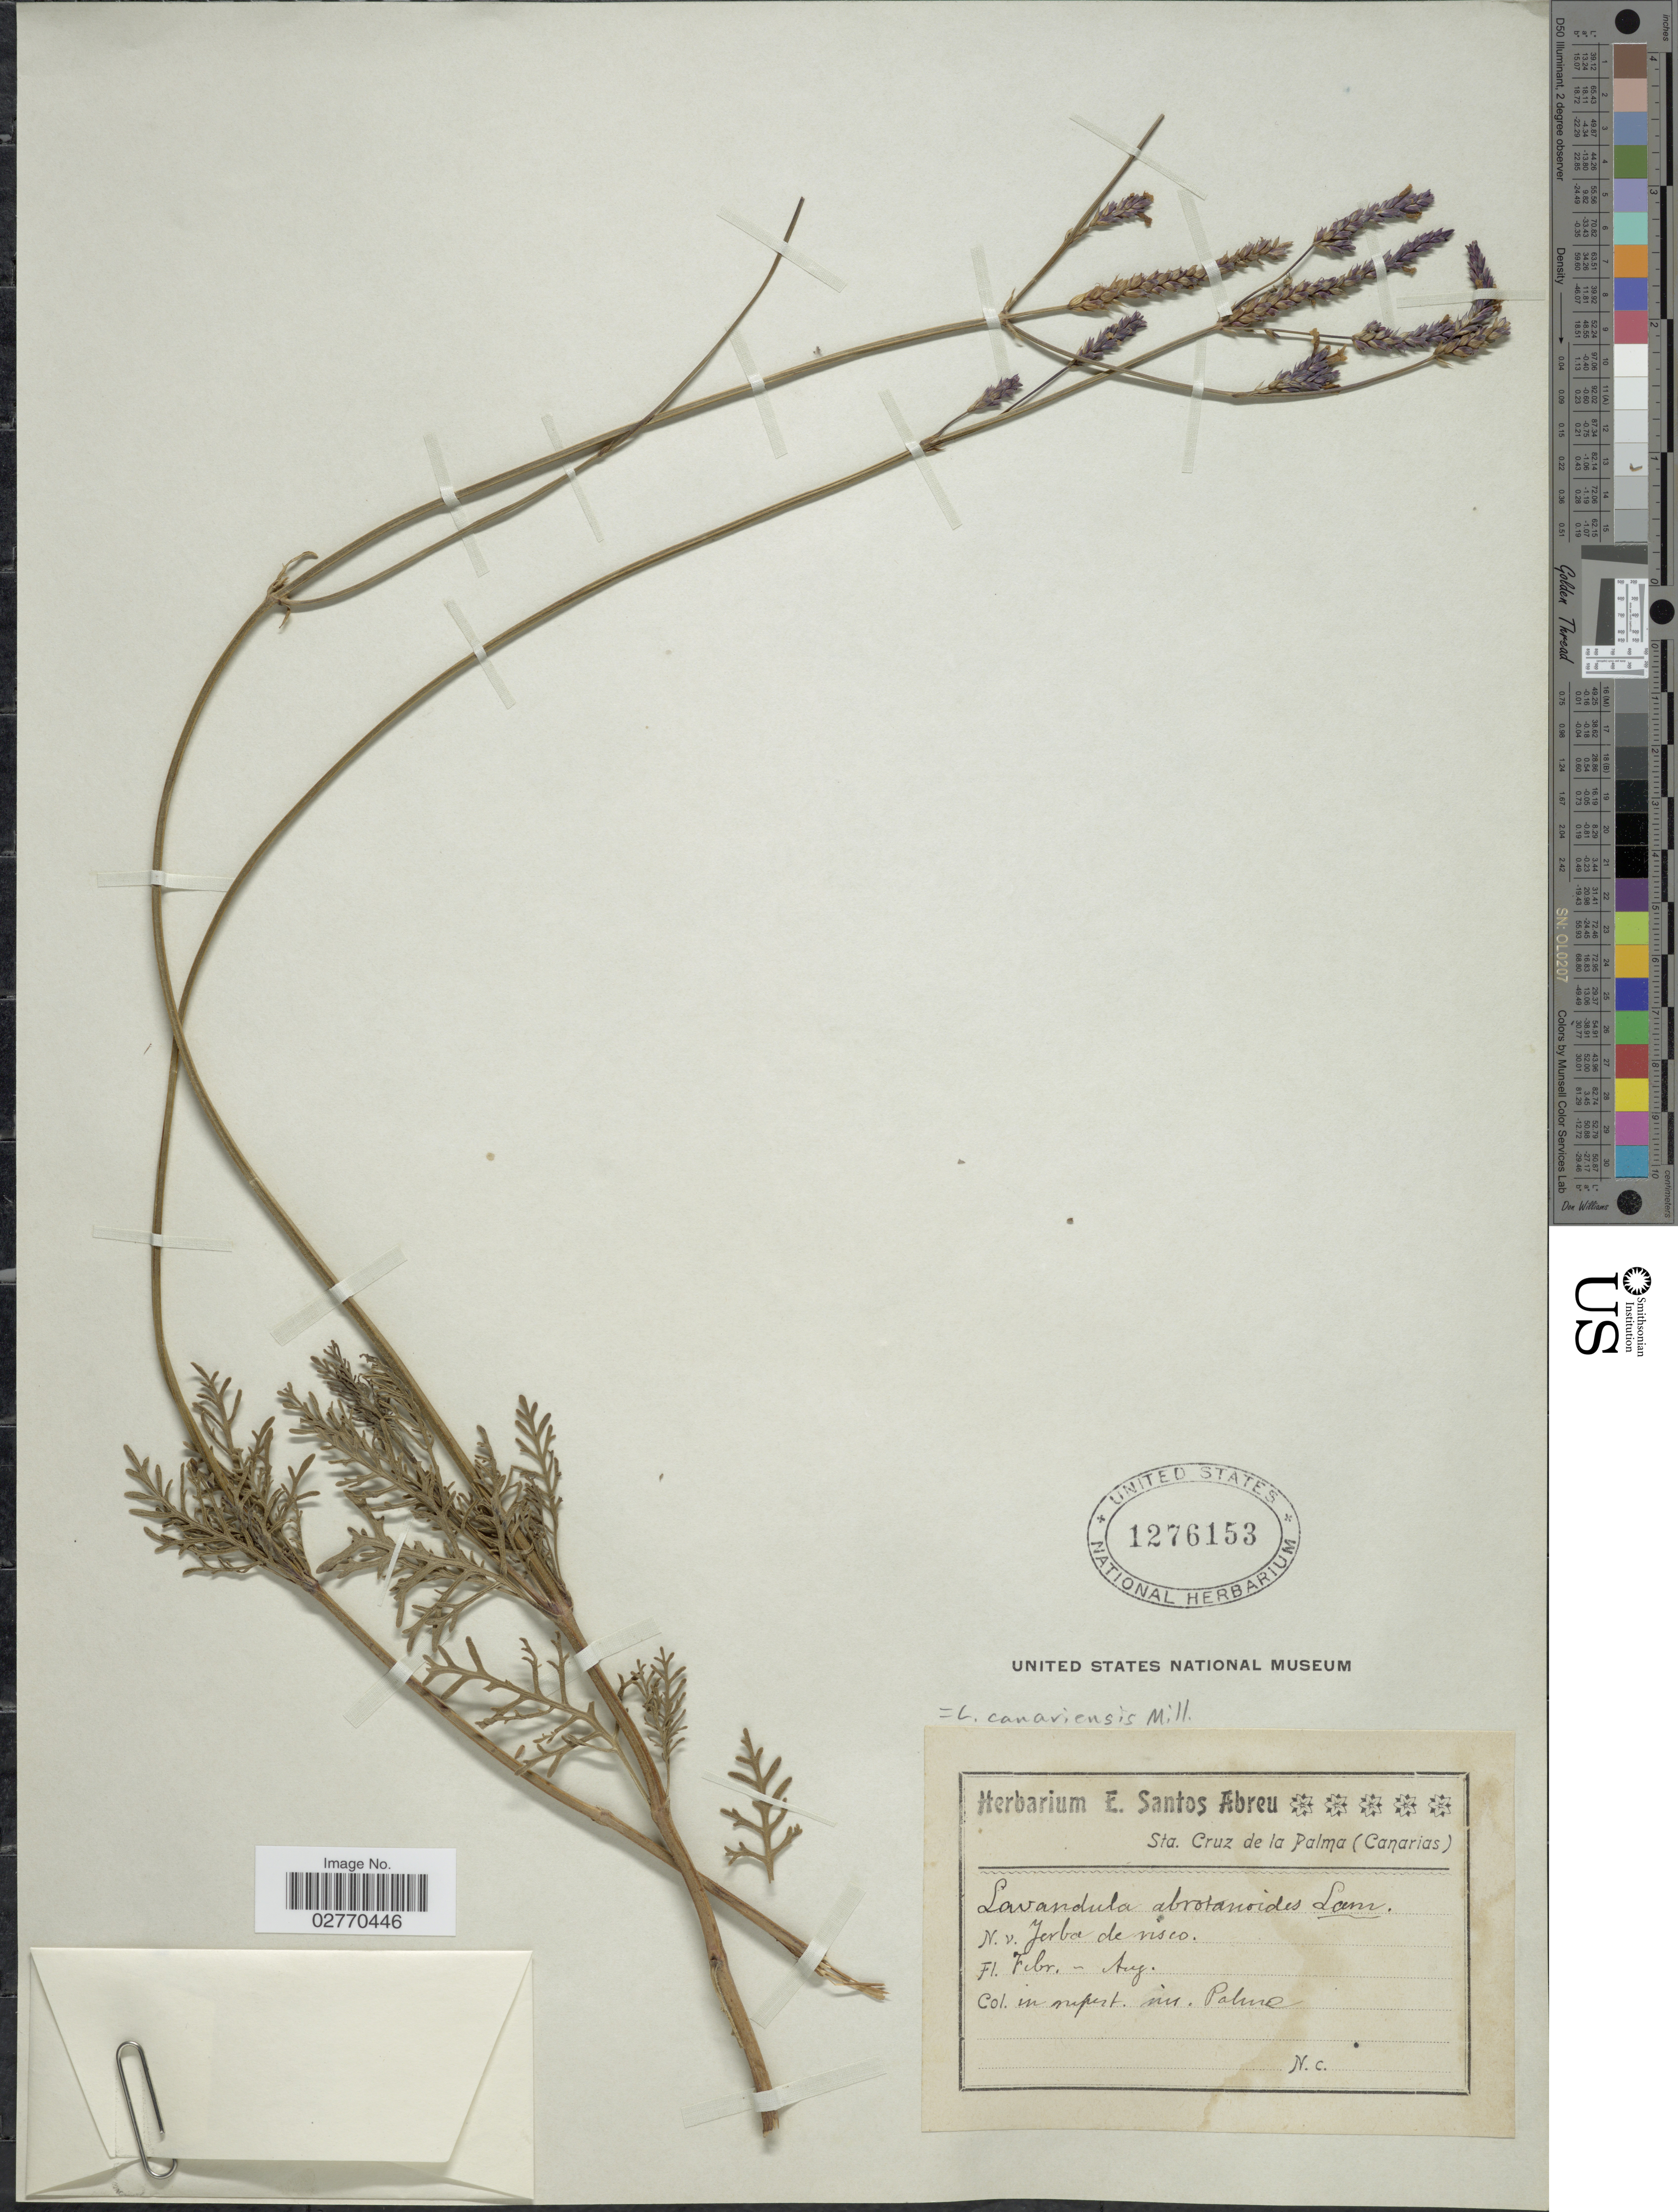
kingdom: Plantae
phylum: Tracheophyta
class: Magnoliopsida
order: Lamiales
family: Lamiaceae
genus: Lavandula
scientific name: Lavandula canariensis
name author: (L.) Mill.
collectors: Ex herb. E. Santos Abreu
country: Spain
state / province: Canarias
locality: Palma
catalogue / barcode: US 1276153